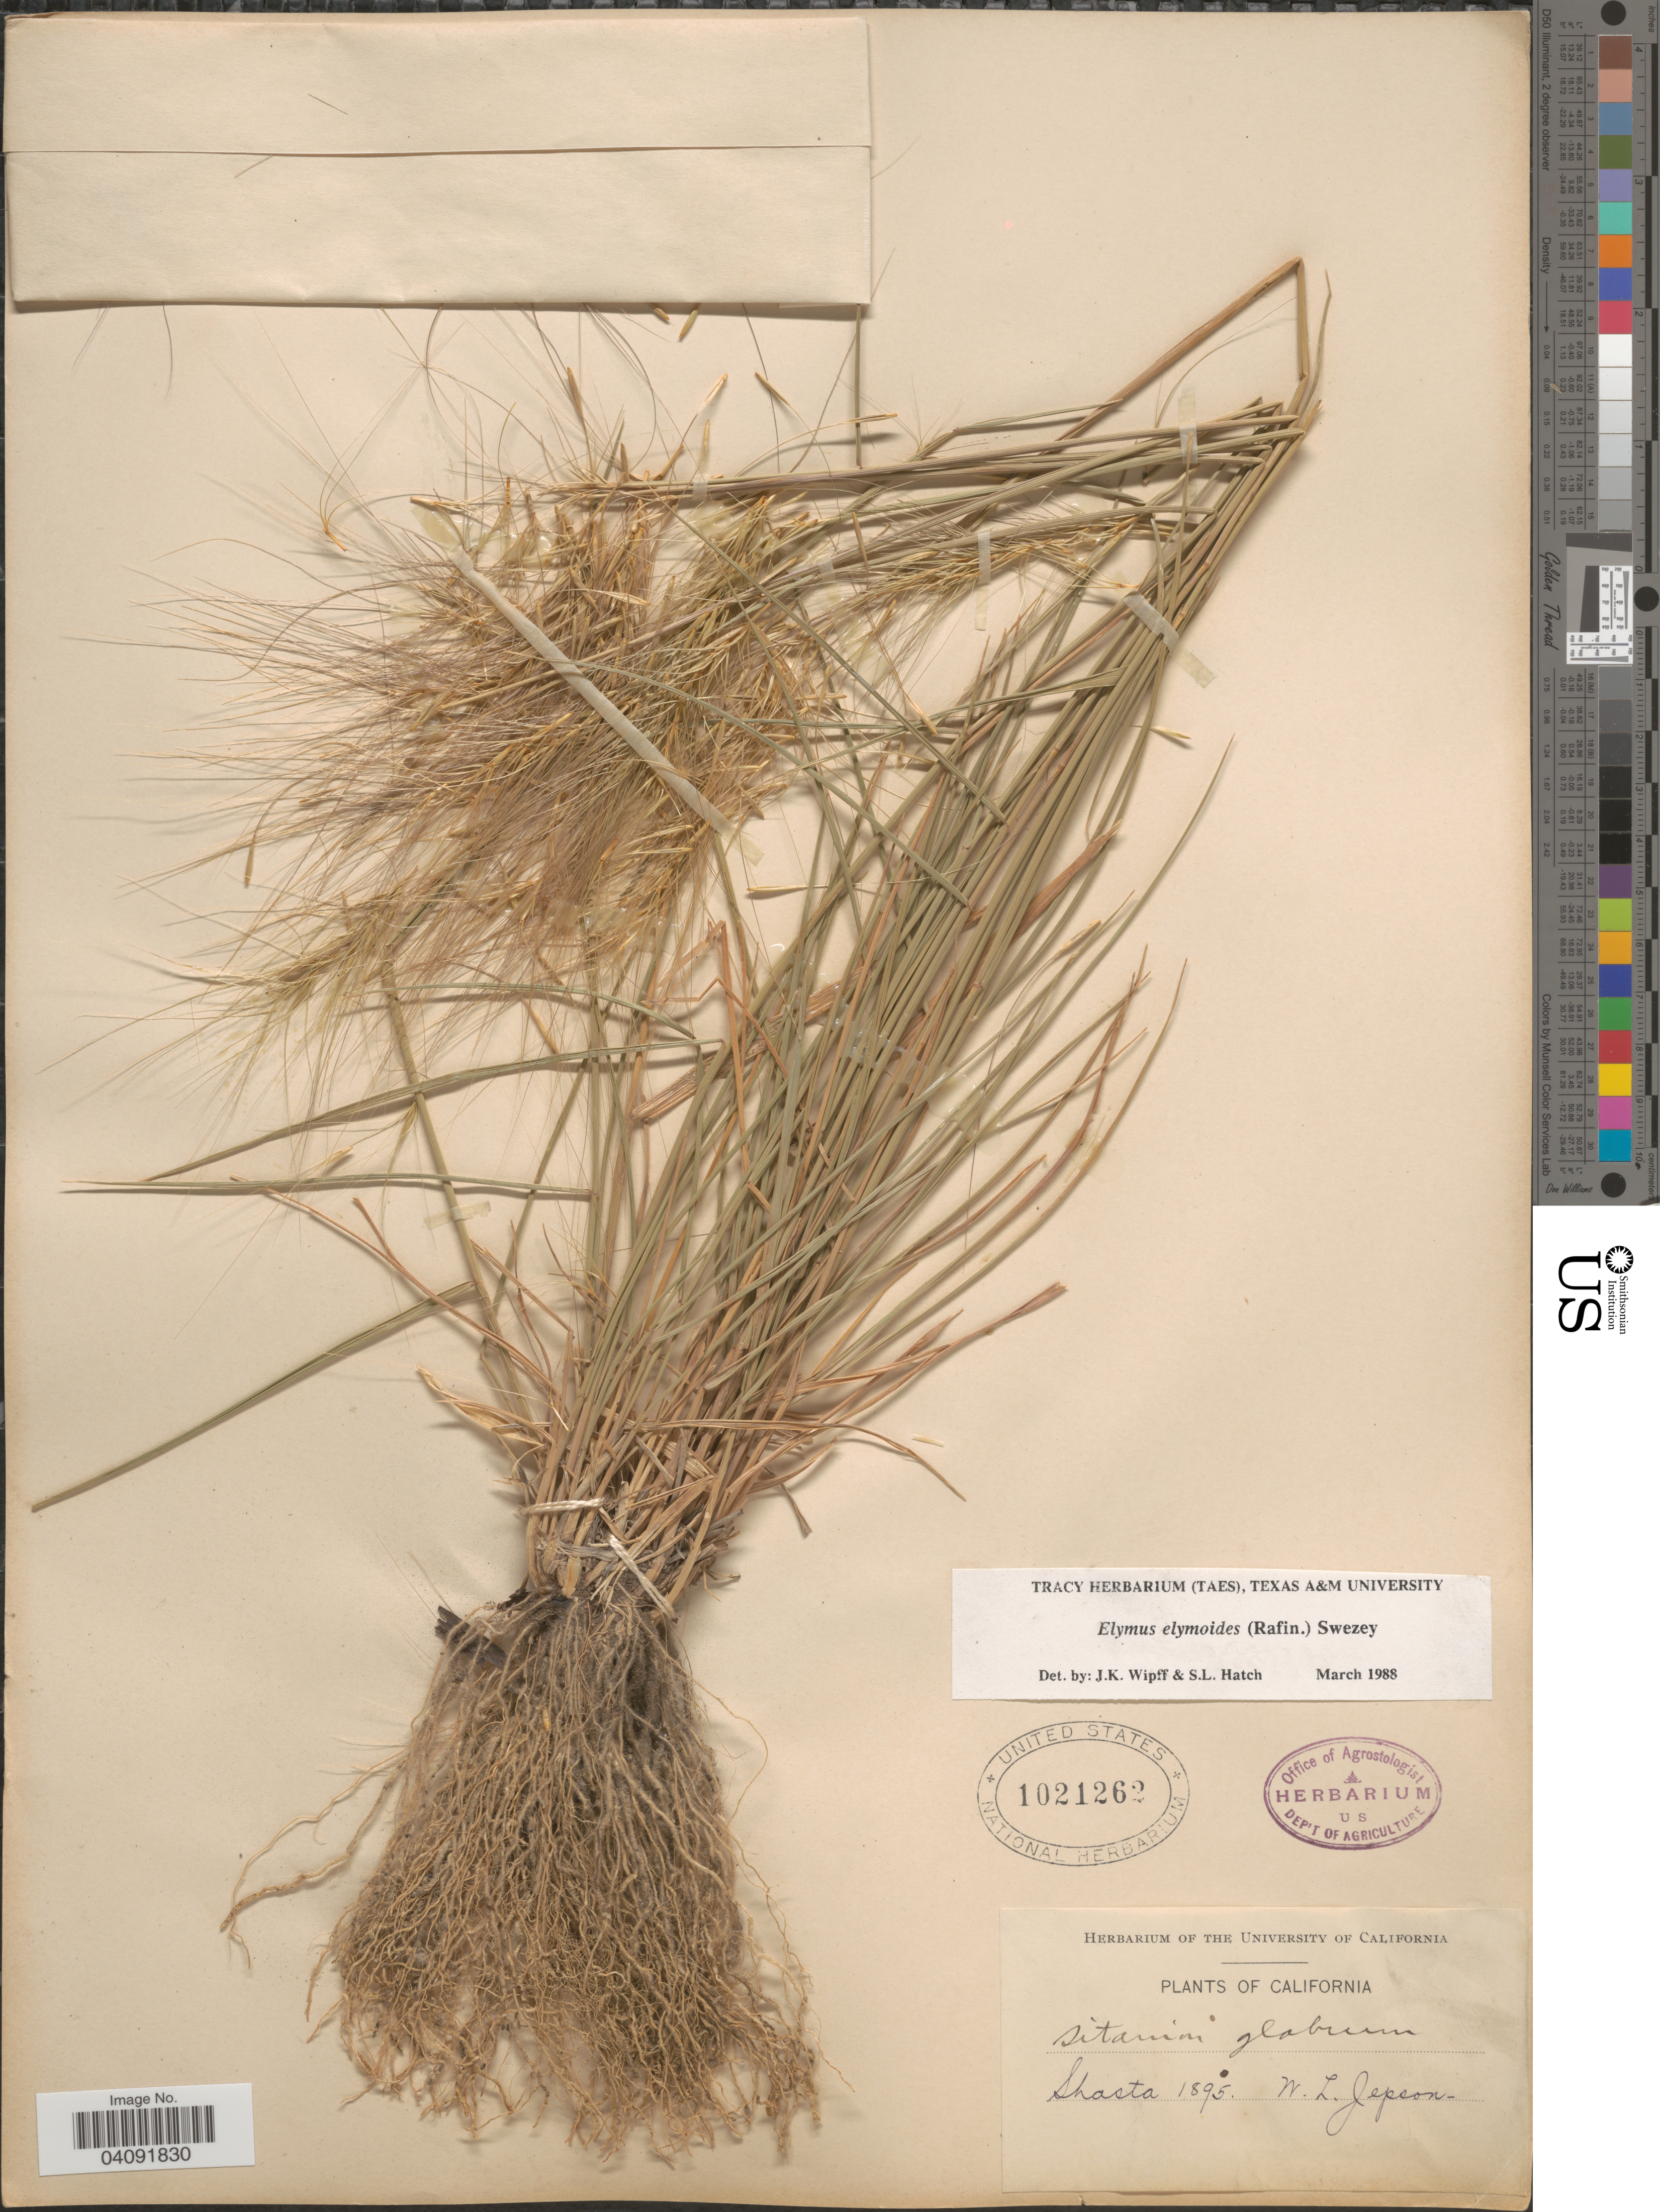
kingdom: Plantae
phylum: Tracheophyta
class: Liliopsida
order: Poales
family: Poaceae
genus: Elymus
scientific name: Elymus elymoides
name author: (Raf.) Swezey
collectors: W. L. Jepson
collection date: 1895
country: United States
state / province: California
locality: Shasta.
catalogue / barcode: US 1021262